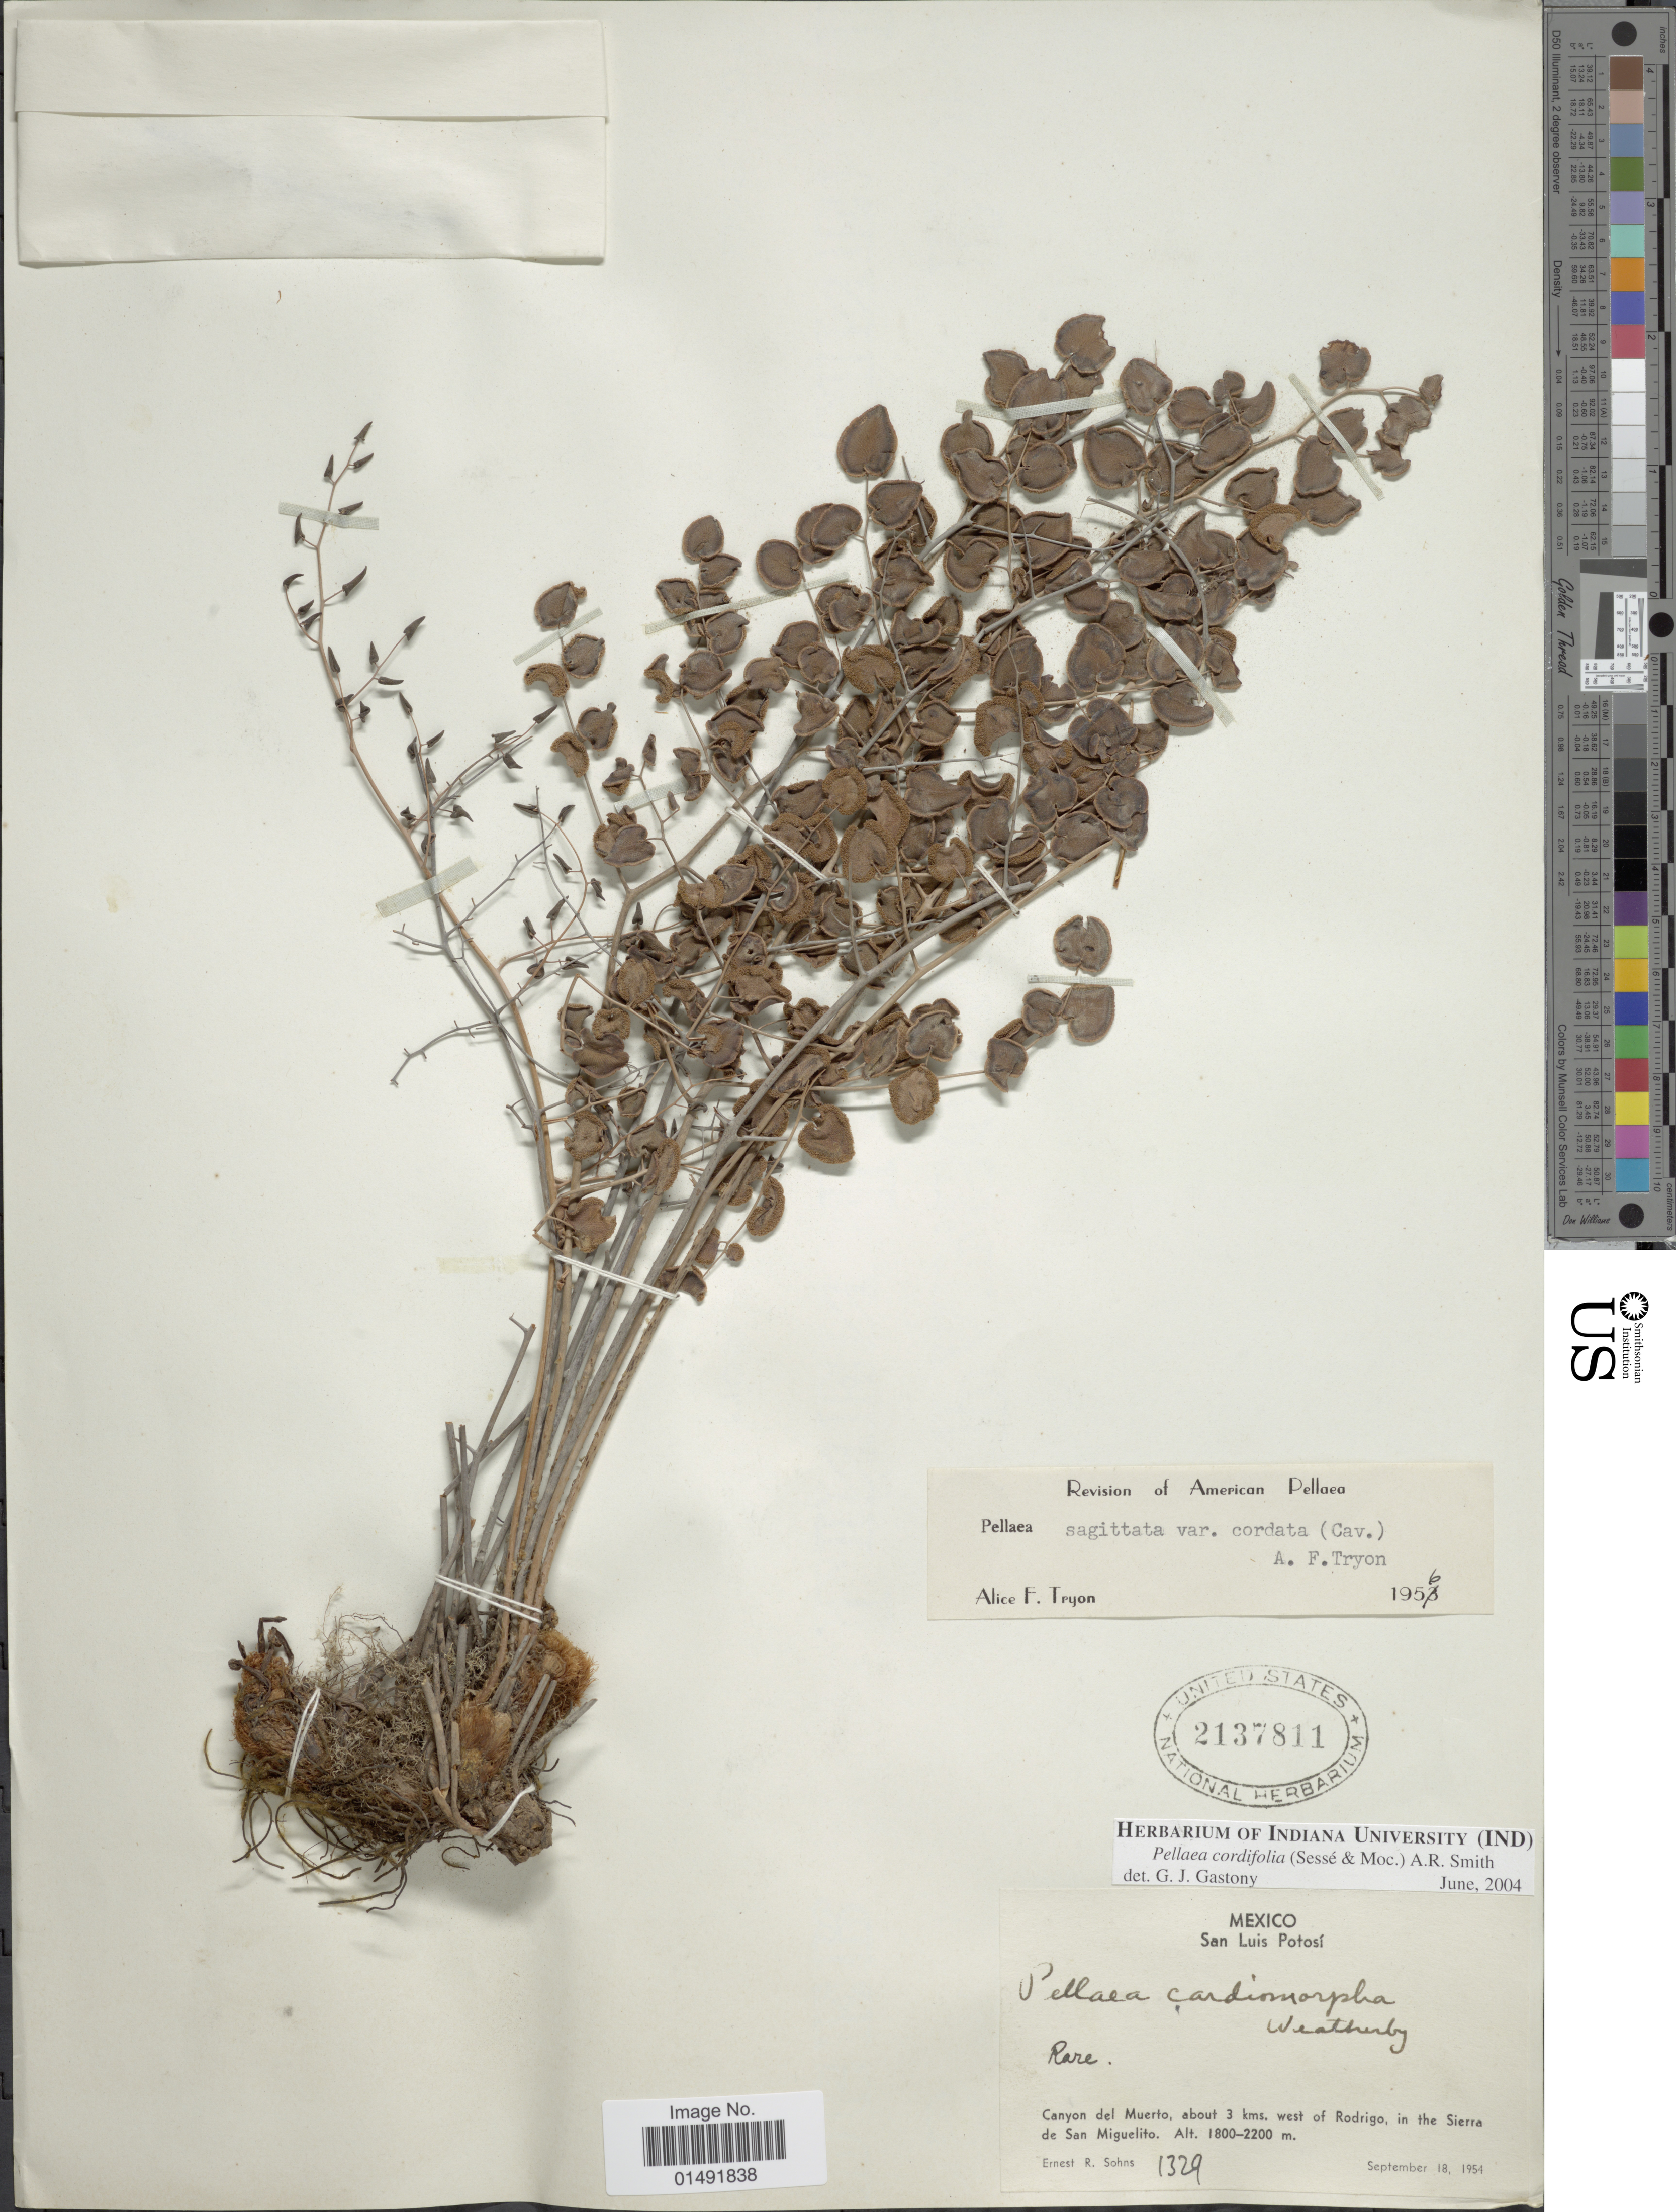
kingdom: Plantae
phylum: Tracheophyta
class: Polypodiopsida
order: Polypodiales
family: Pteridaceae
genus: Pellaea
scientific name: Pellaea cordifolia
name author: (Sessé) A.R. Sm.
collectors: E. R. Sohns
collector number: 1329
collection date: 1954-09-18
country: Mexico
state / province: San Luis Potosí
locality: Canyon del Muerto, about 3 kms. west of Rodrigo, in the Sierra de San Miguelito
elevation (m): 1800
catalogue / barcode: US 2137811